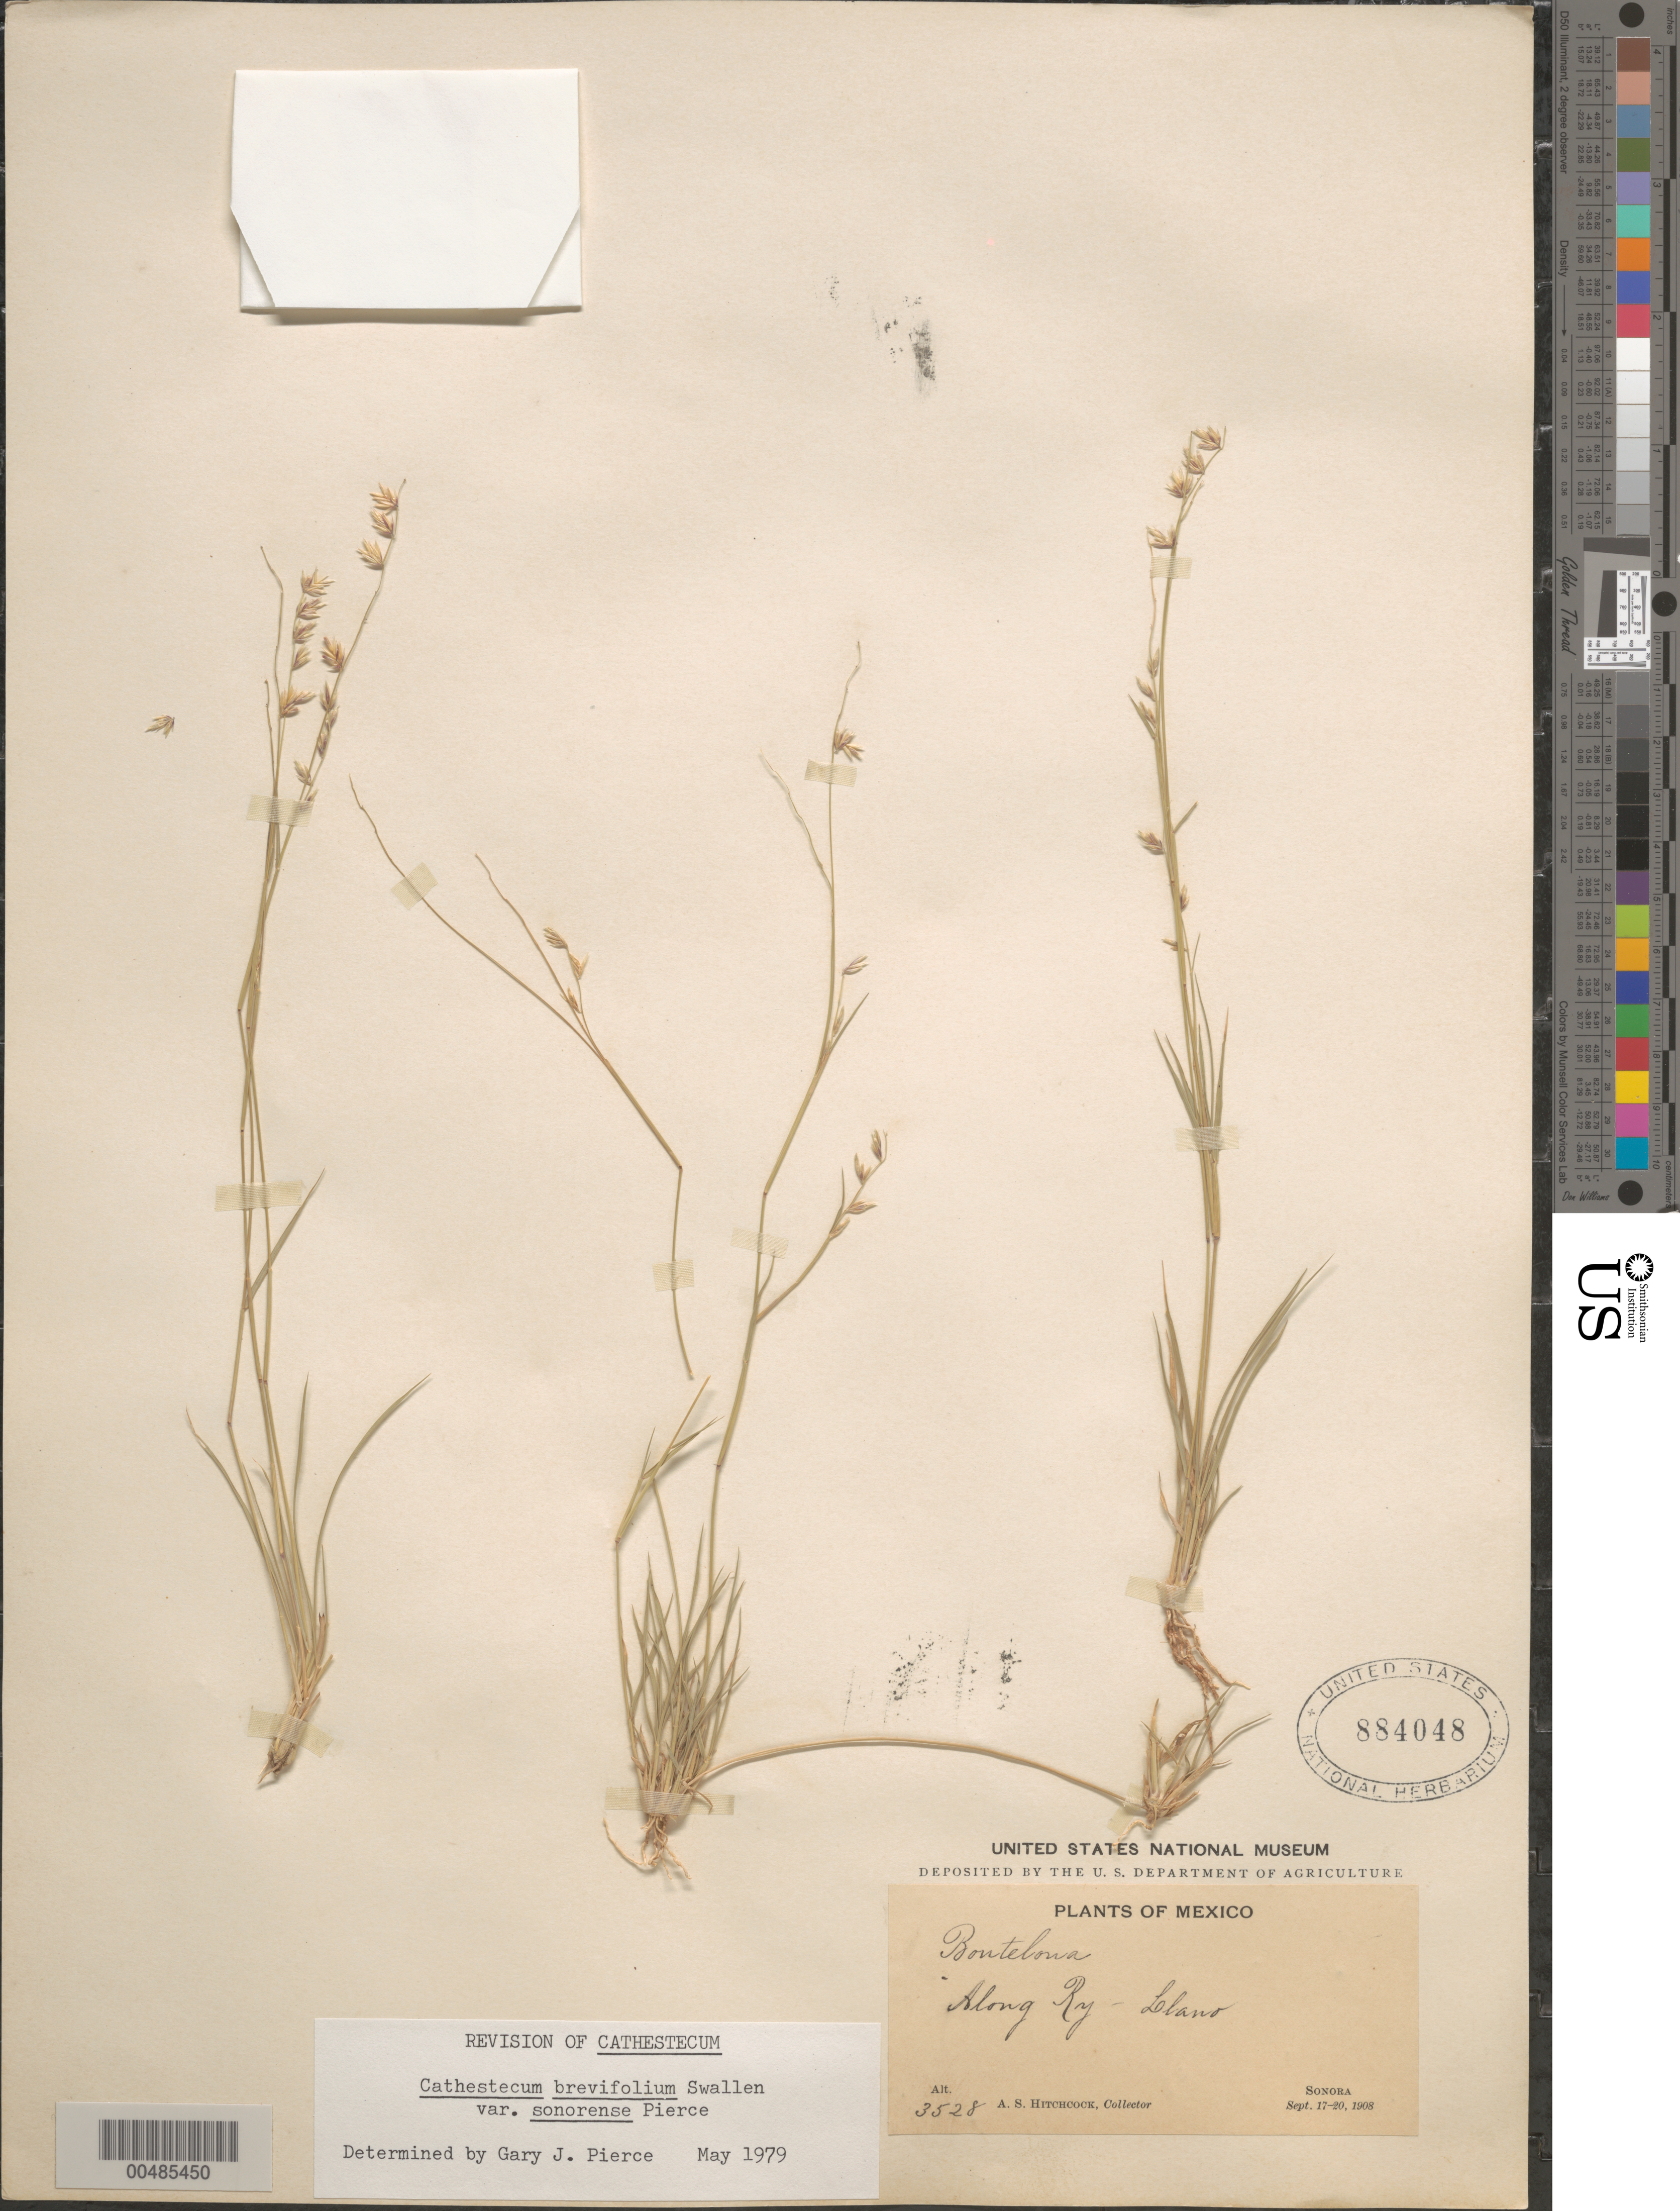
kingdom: Plantae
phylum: Tracheophyta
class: Liliopsida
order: Poales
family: Poaceae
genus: Cathestecum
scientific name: Cathestecum brevifolium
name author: Swallen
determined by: Pierce, G. J.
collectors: A. S. Hitchcock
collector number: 3528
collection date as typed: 17 Sep 1908 to 20 Sep 1908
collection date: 1908-09-17/1908-09-20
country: Mexico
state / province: Sonora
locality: Along Ry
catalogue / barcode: US 884048